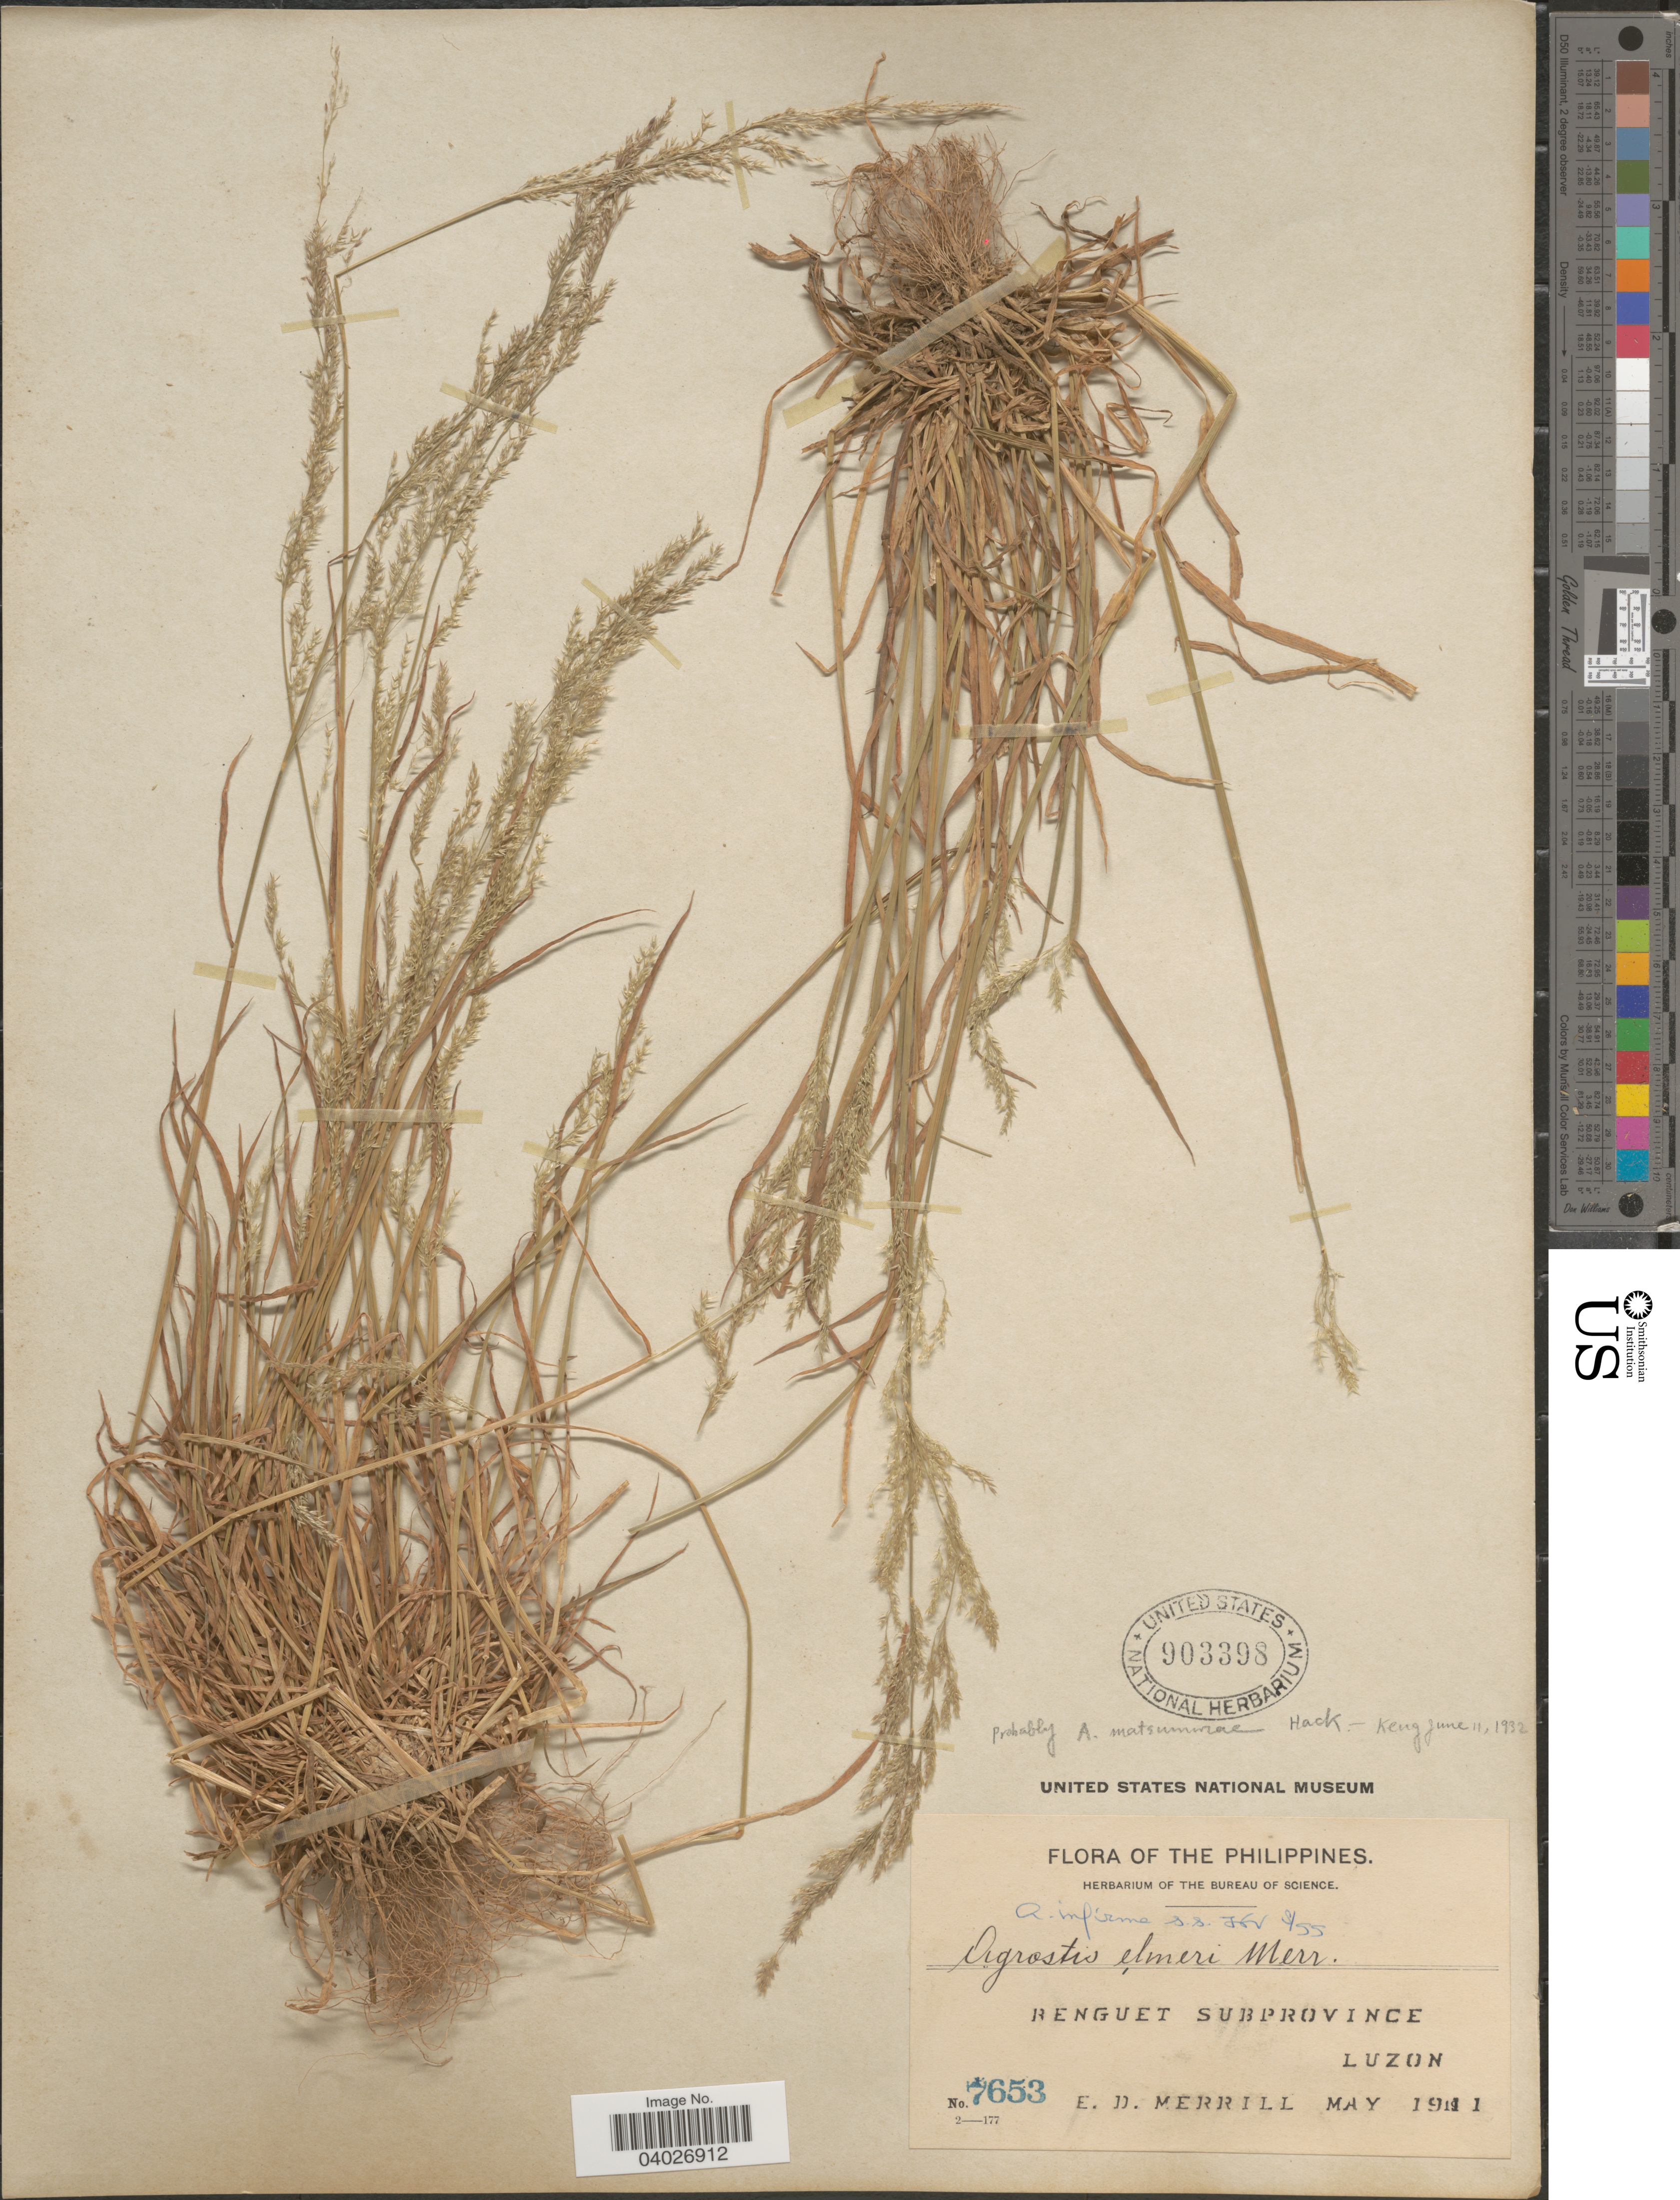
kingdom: Plantae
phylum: Tracheophyta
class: Liliopsida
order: Poales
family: Poaceae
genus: Agrostis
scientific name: Agrostis infirma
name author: Büse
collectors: E. D. Merrill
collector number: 7653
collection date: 1911-05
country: Philippines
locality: Benguet Subprovince. Luzon.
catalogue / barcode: US 903398